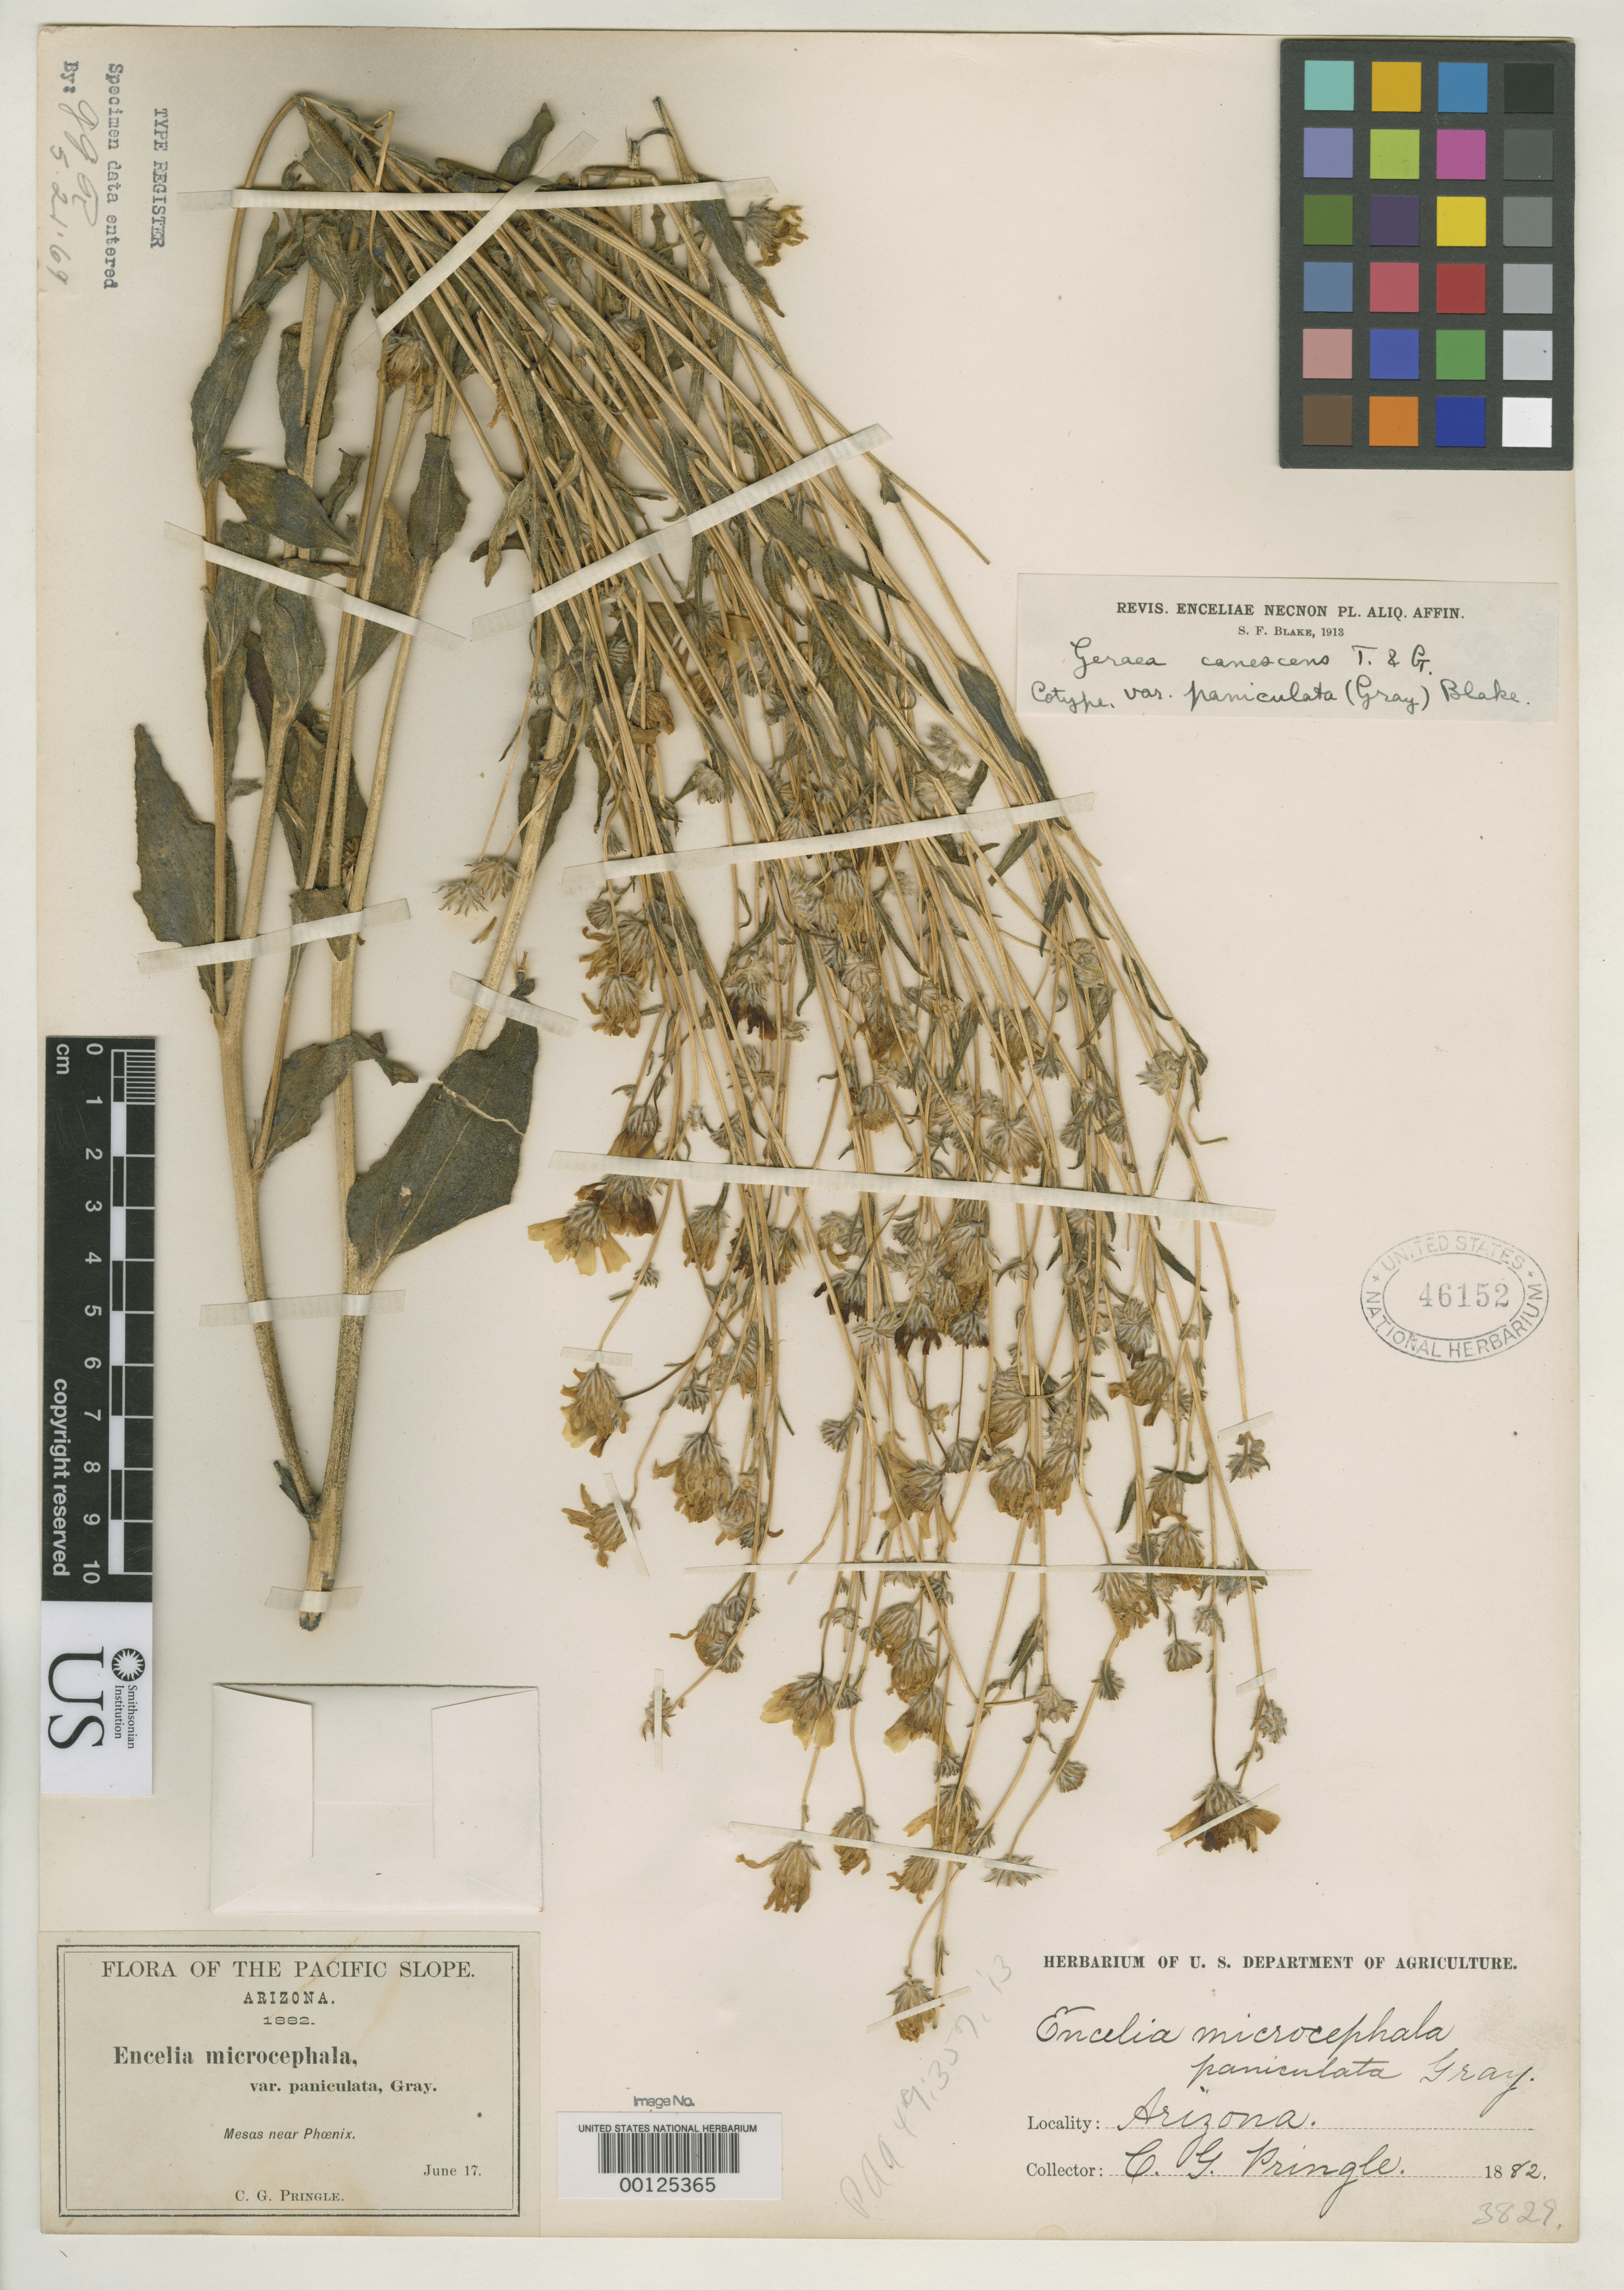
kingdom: Plantae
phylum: Tracheophyta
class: Magnoliopsida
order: Asterales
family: Asteraceae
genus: Encelia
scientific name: Encelia eriocephala var. paniculata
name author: A. Gray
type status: Isotype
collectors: C. G. Pringle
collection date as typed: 17 Jun 1882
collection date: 1882-06-17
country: United States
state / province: Arizona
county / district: Maricopa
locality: Phoenix.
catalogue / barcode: US 46152